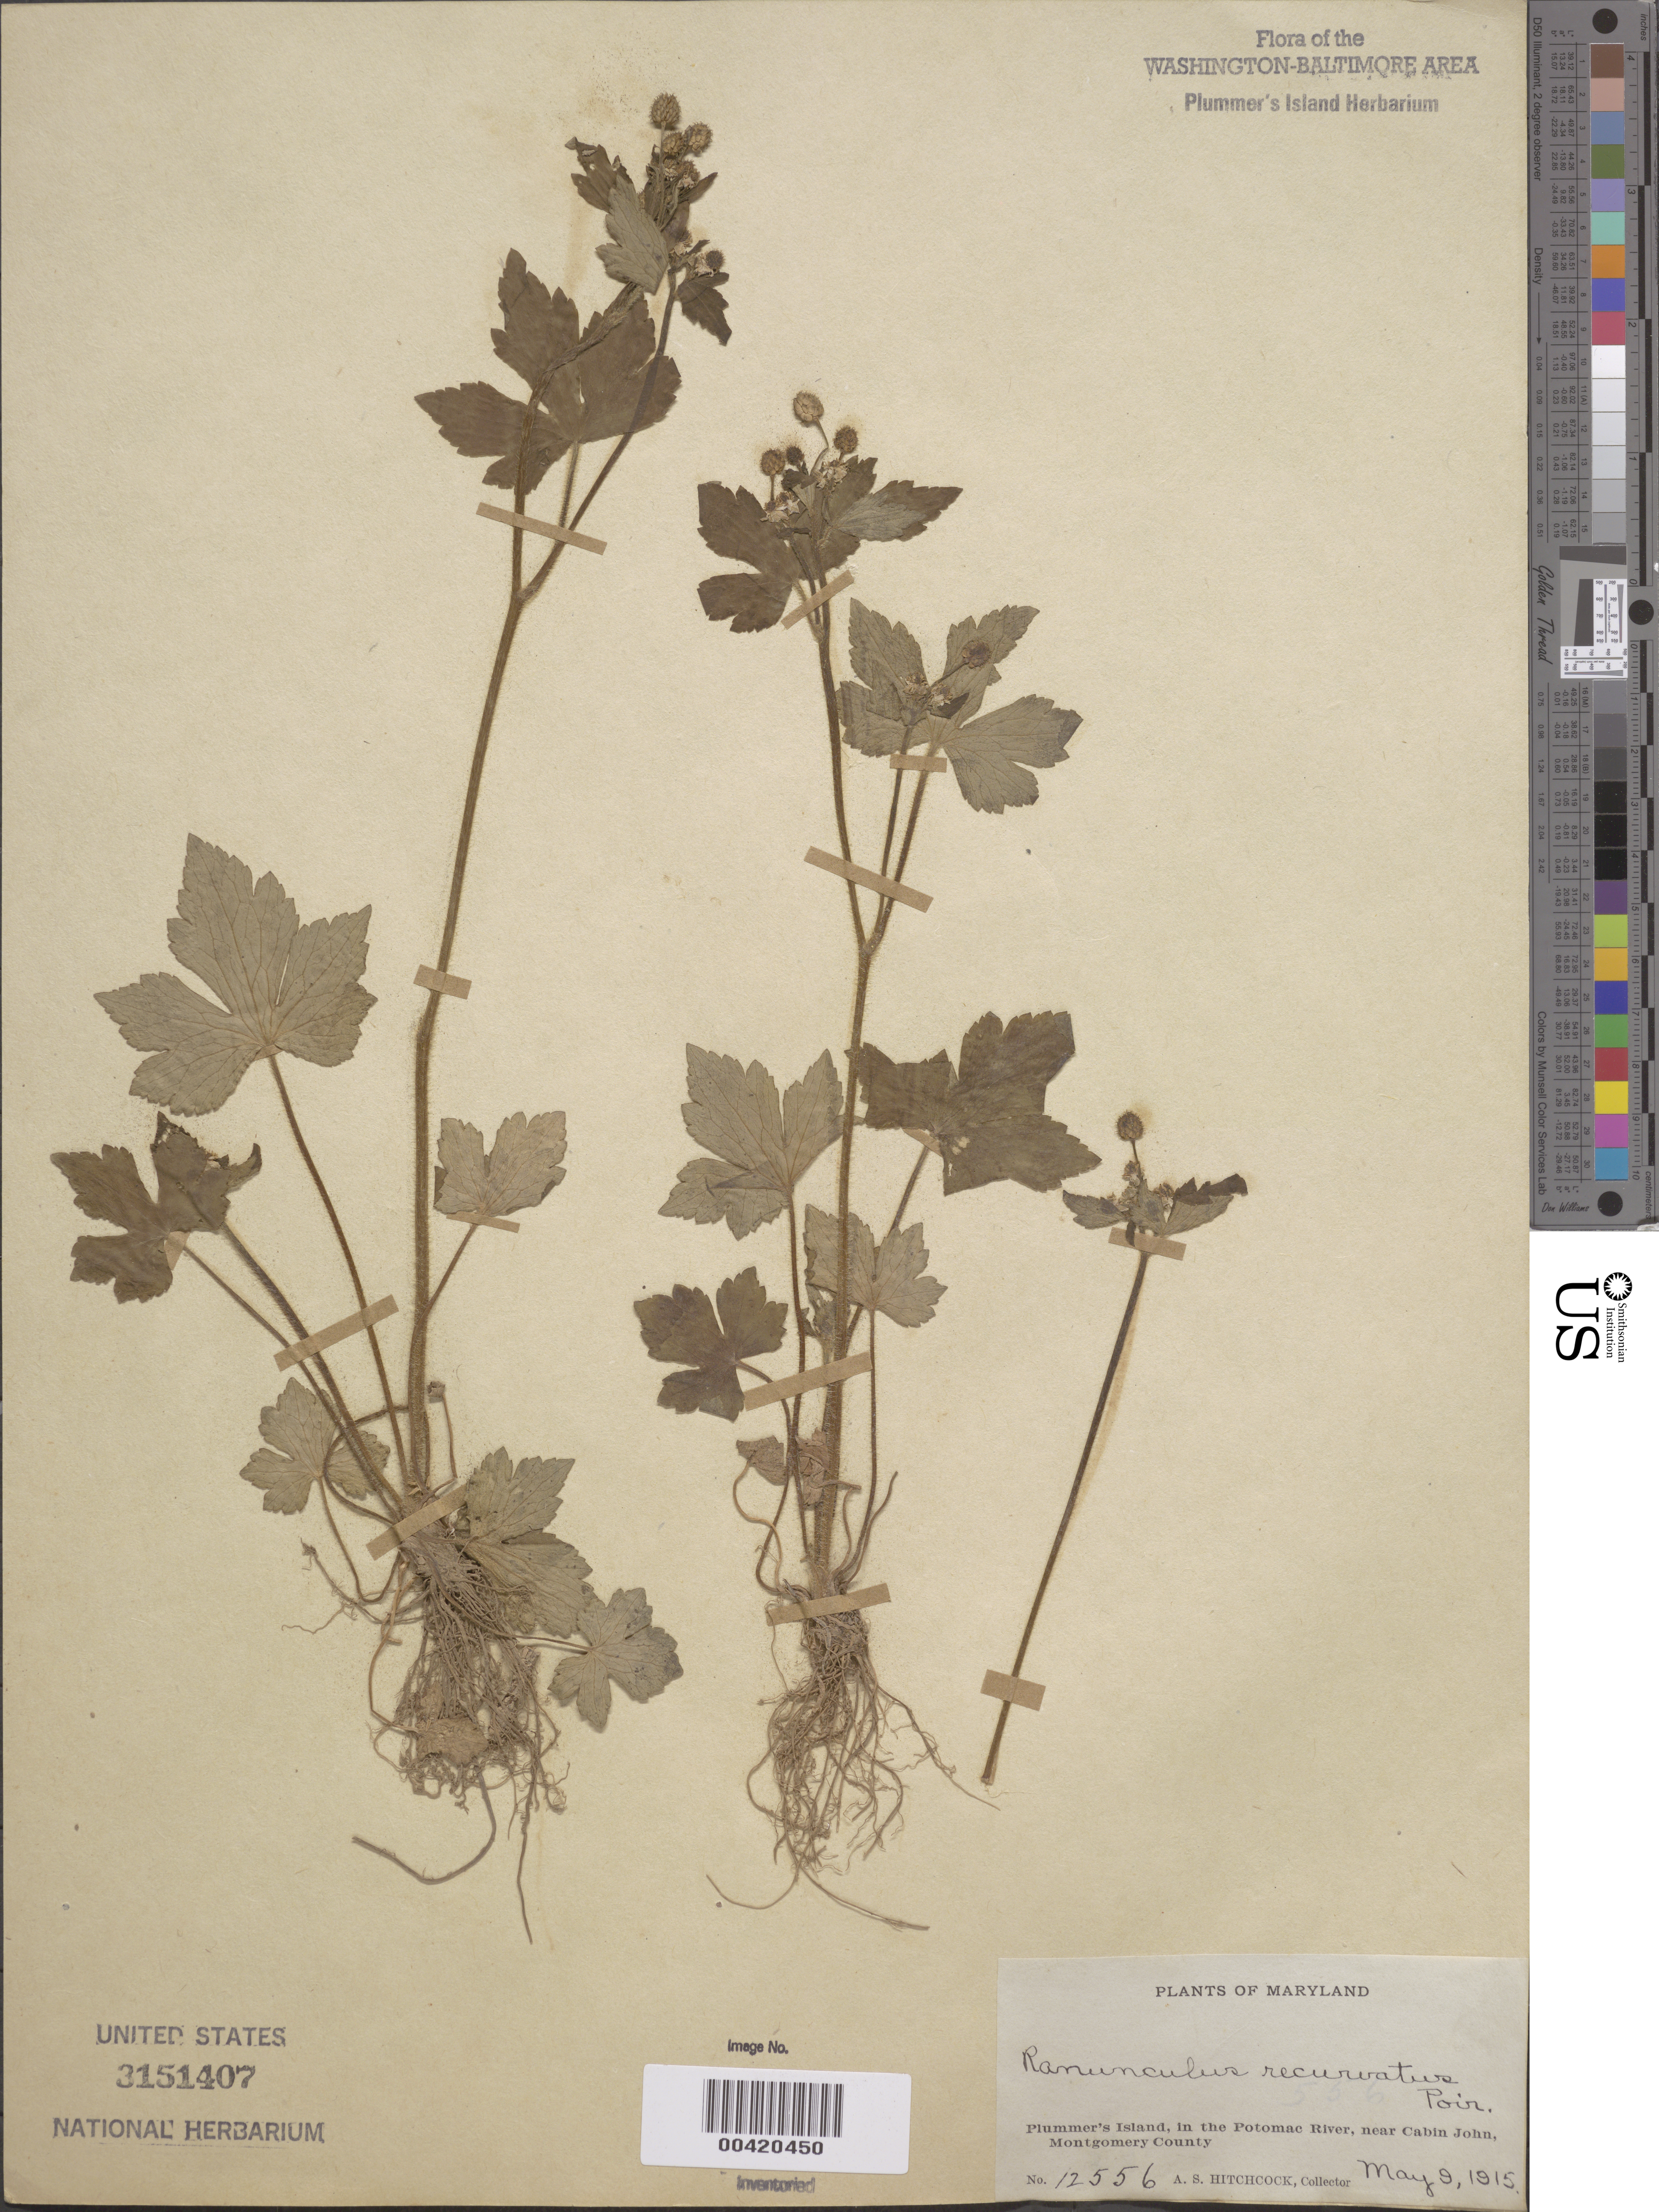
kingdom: Plantae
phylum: Tracheophyta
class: Magnoliopsida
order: Ranunculales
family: Ranunculaceae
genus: Ranunculus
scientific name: Ranunculus recurvatus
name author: Poir.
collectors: A. S. Hitchcock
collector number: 12556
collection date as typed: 09 May 1915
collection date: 1915-05-09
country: United States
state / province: Maryland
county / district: Montgomery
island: Plummers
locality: Plummer's Island C. & O. Canal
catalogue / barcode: US 3151407